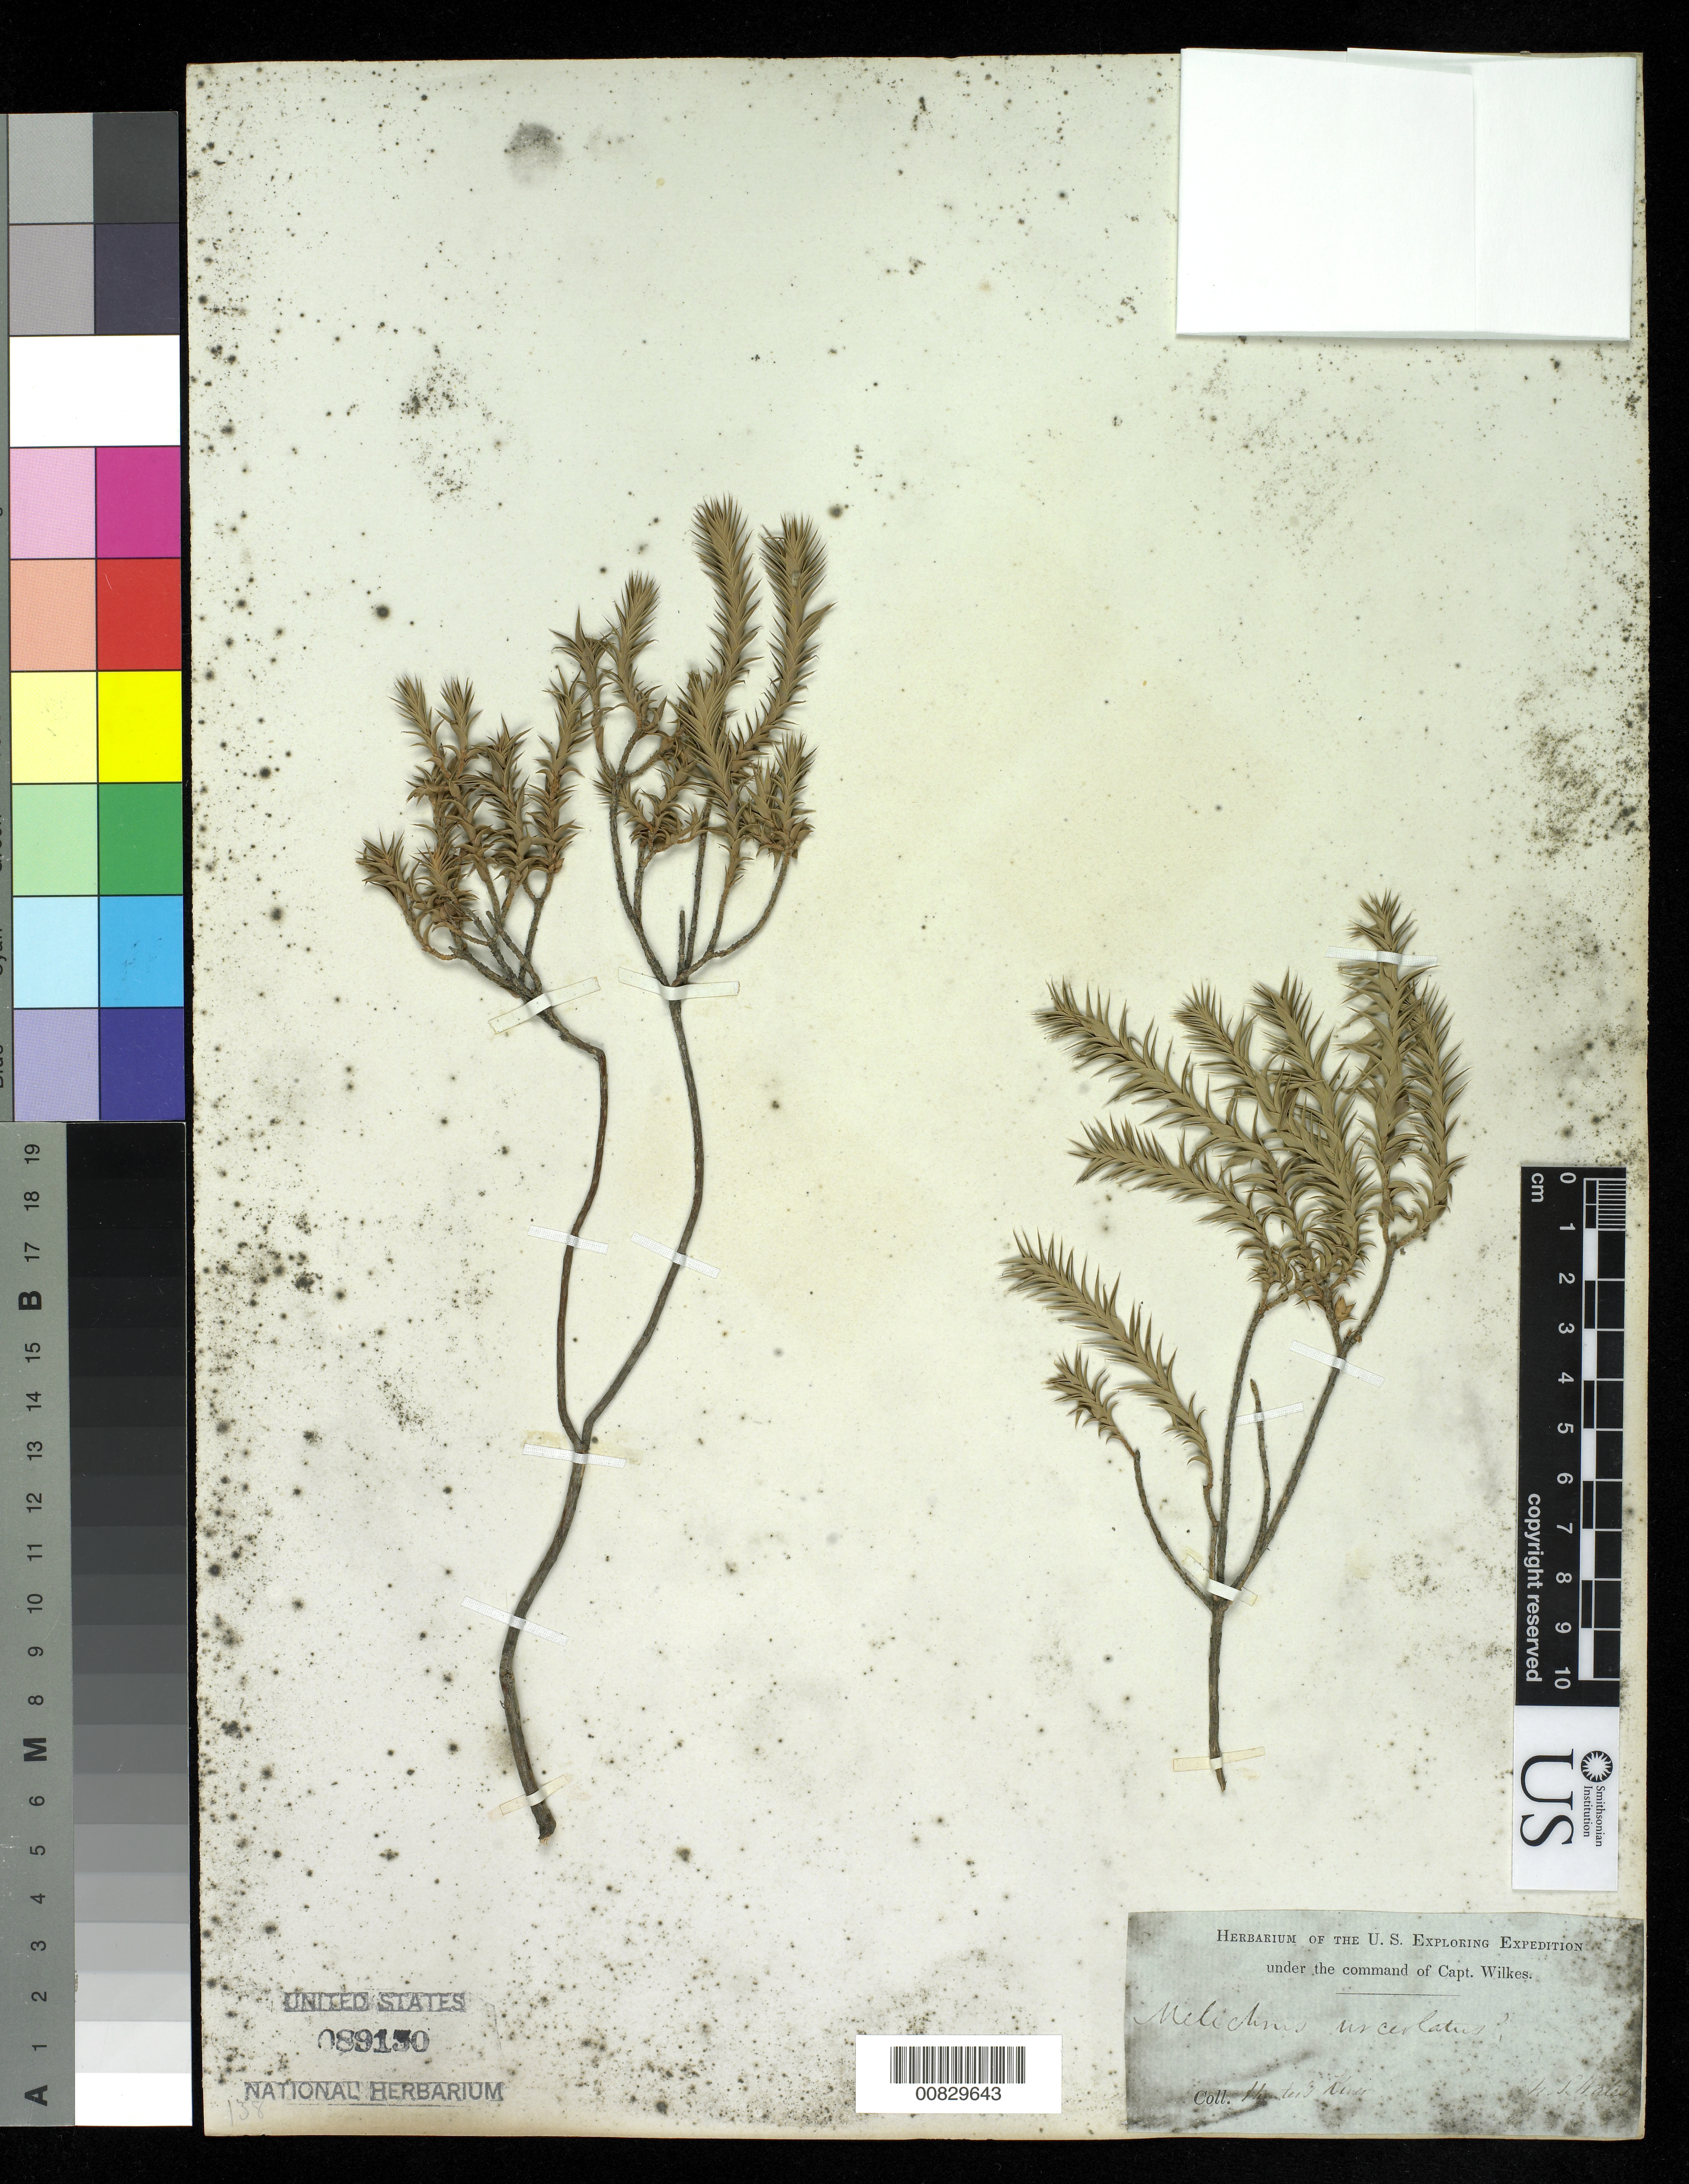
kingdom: Plantae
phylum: Tracheophyta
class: Magnoliopsida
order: Ericales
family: Ericaceae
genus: Melichrus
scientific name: Melichrus urceolatus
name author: R. Br.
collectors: Wilkes Explor. Exped.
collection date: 1838/1842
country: Australia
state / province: New South Wales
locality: Hunter's River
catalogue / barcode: US 89150